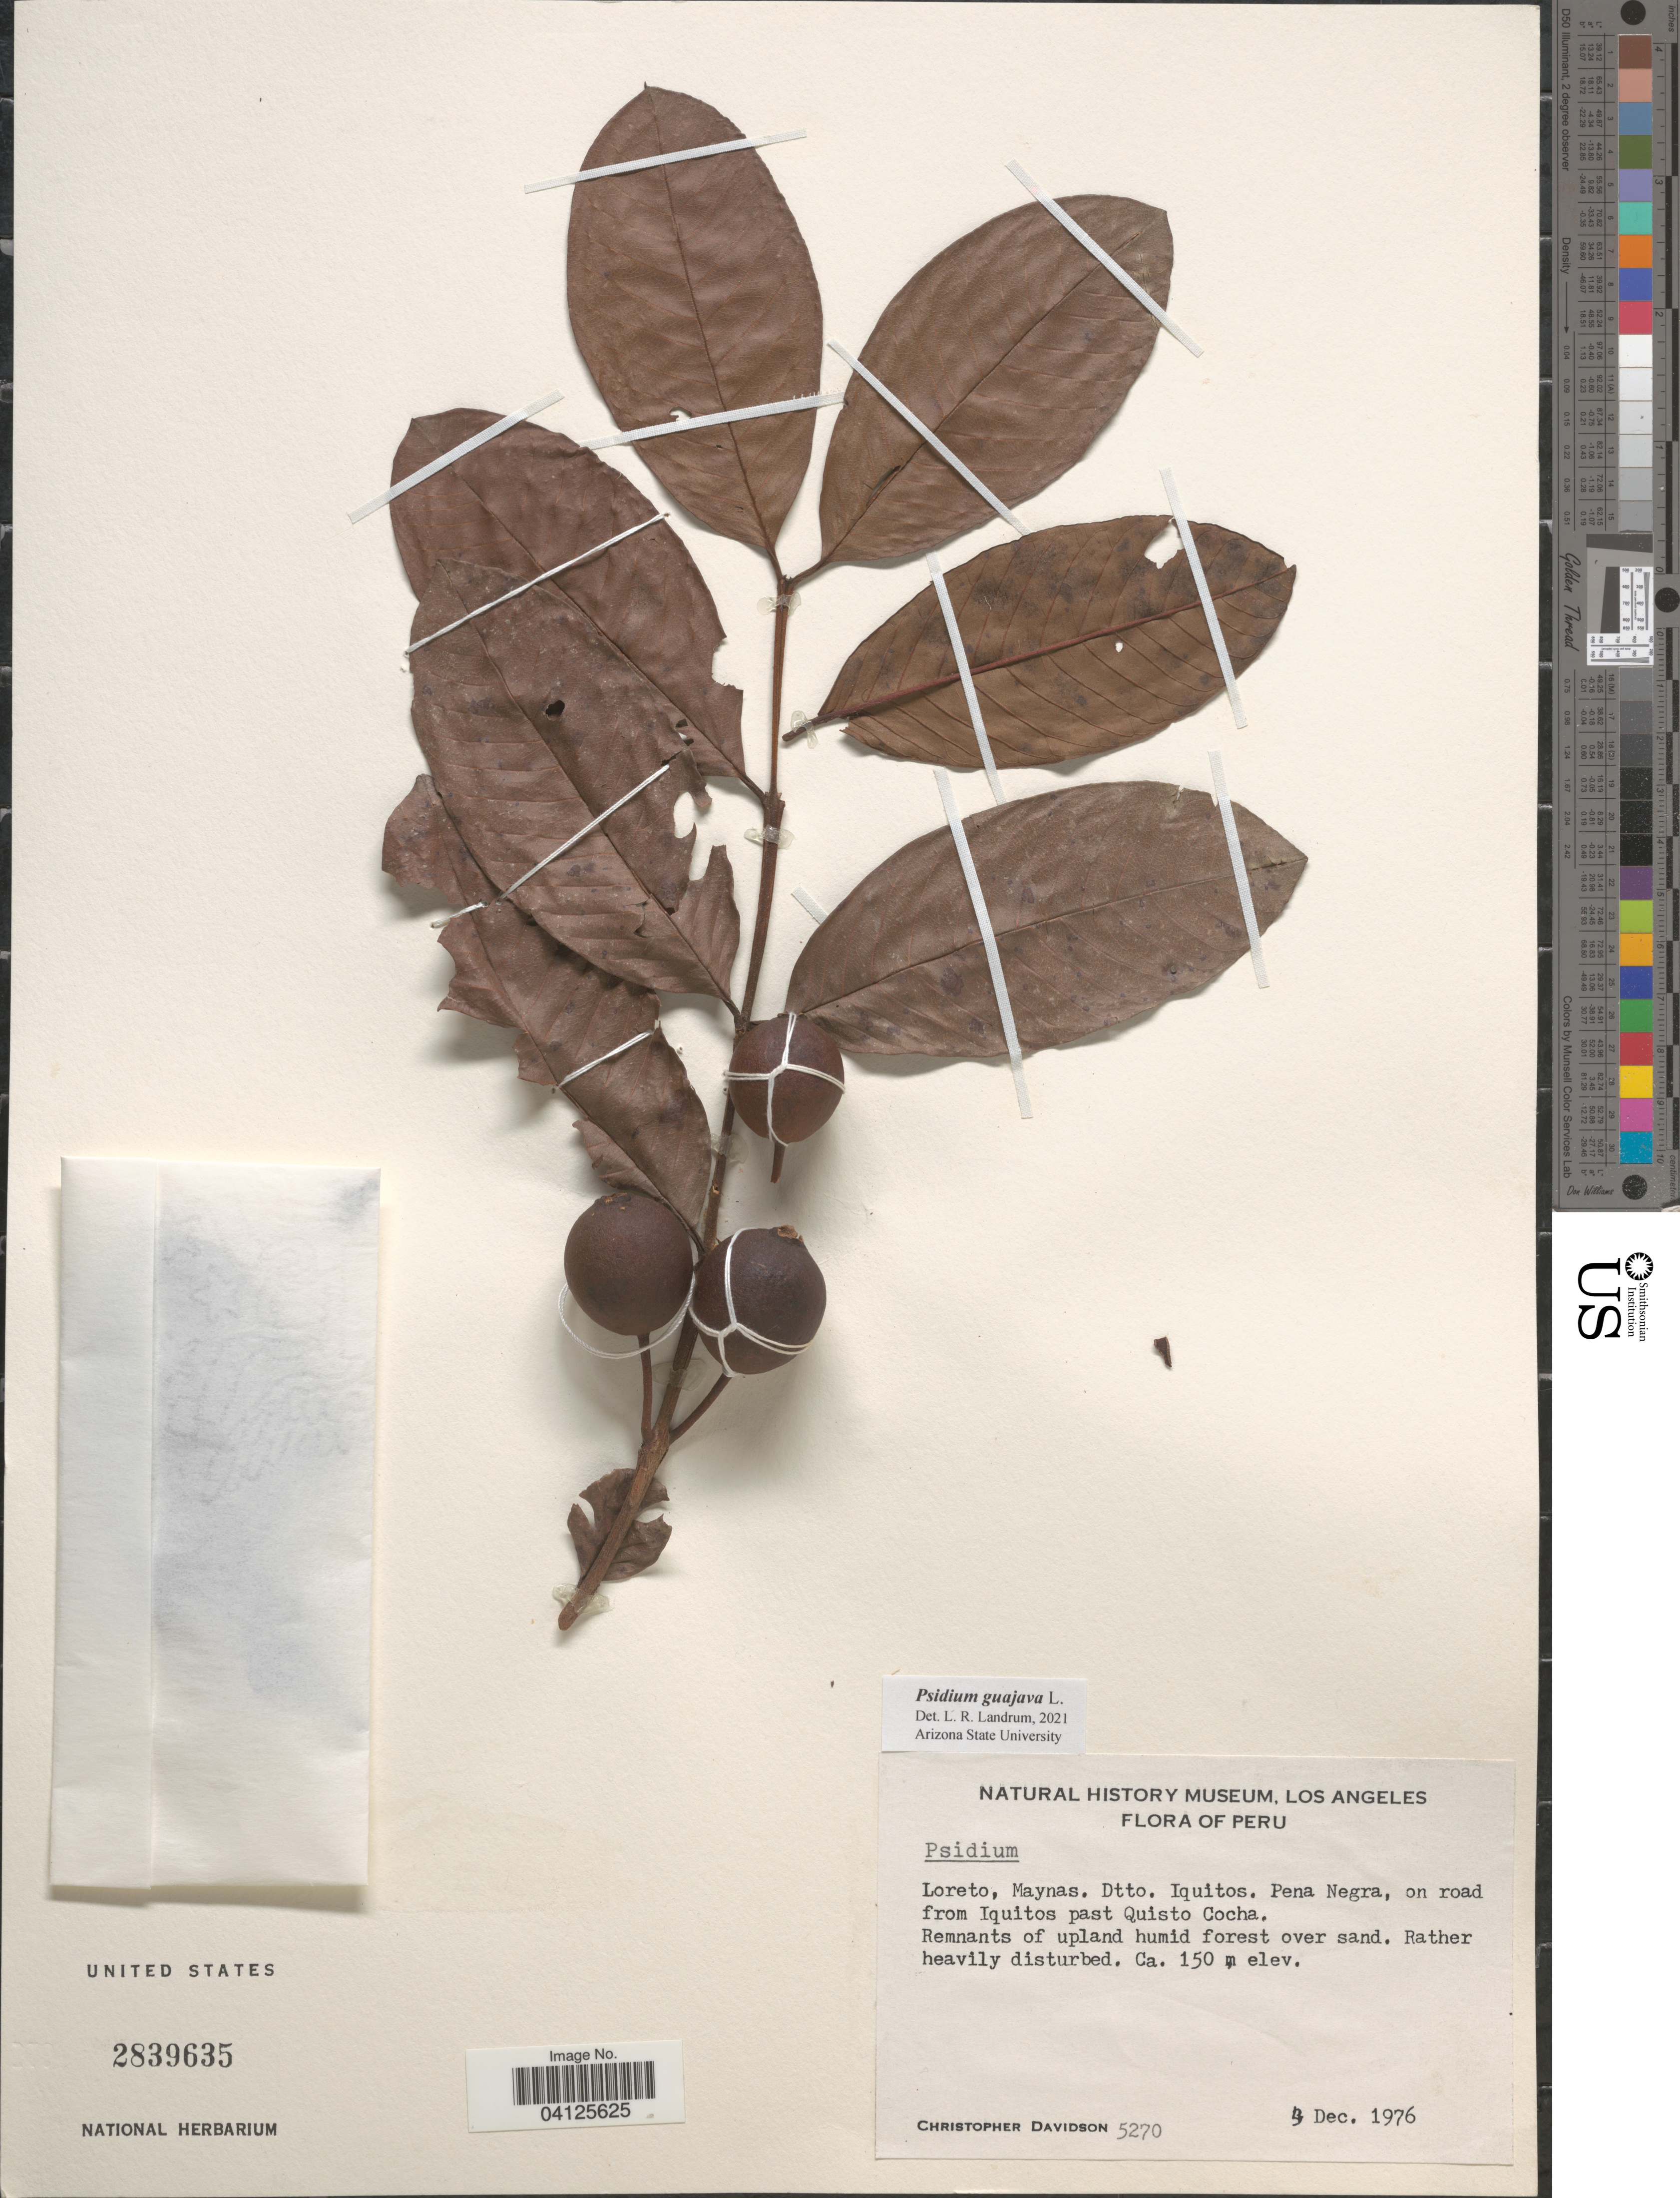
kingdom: Plantae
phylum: Tracheophyta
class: Magnoliopsida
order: Myrtales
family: Myrtaceae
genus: Psidium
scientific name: Psidium guajava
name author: L.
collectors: C. Davidson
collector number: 5270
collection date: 1976-12-04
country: Peru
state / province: Loreto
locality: Maynas. Dtto. Iquitos. Pena Negra, on road from Iquitos past of Quisto Cocha.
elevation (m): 150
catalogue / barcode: US 2839635